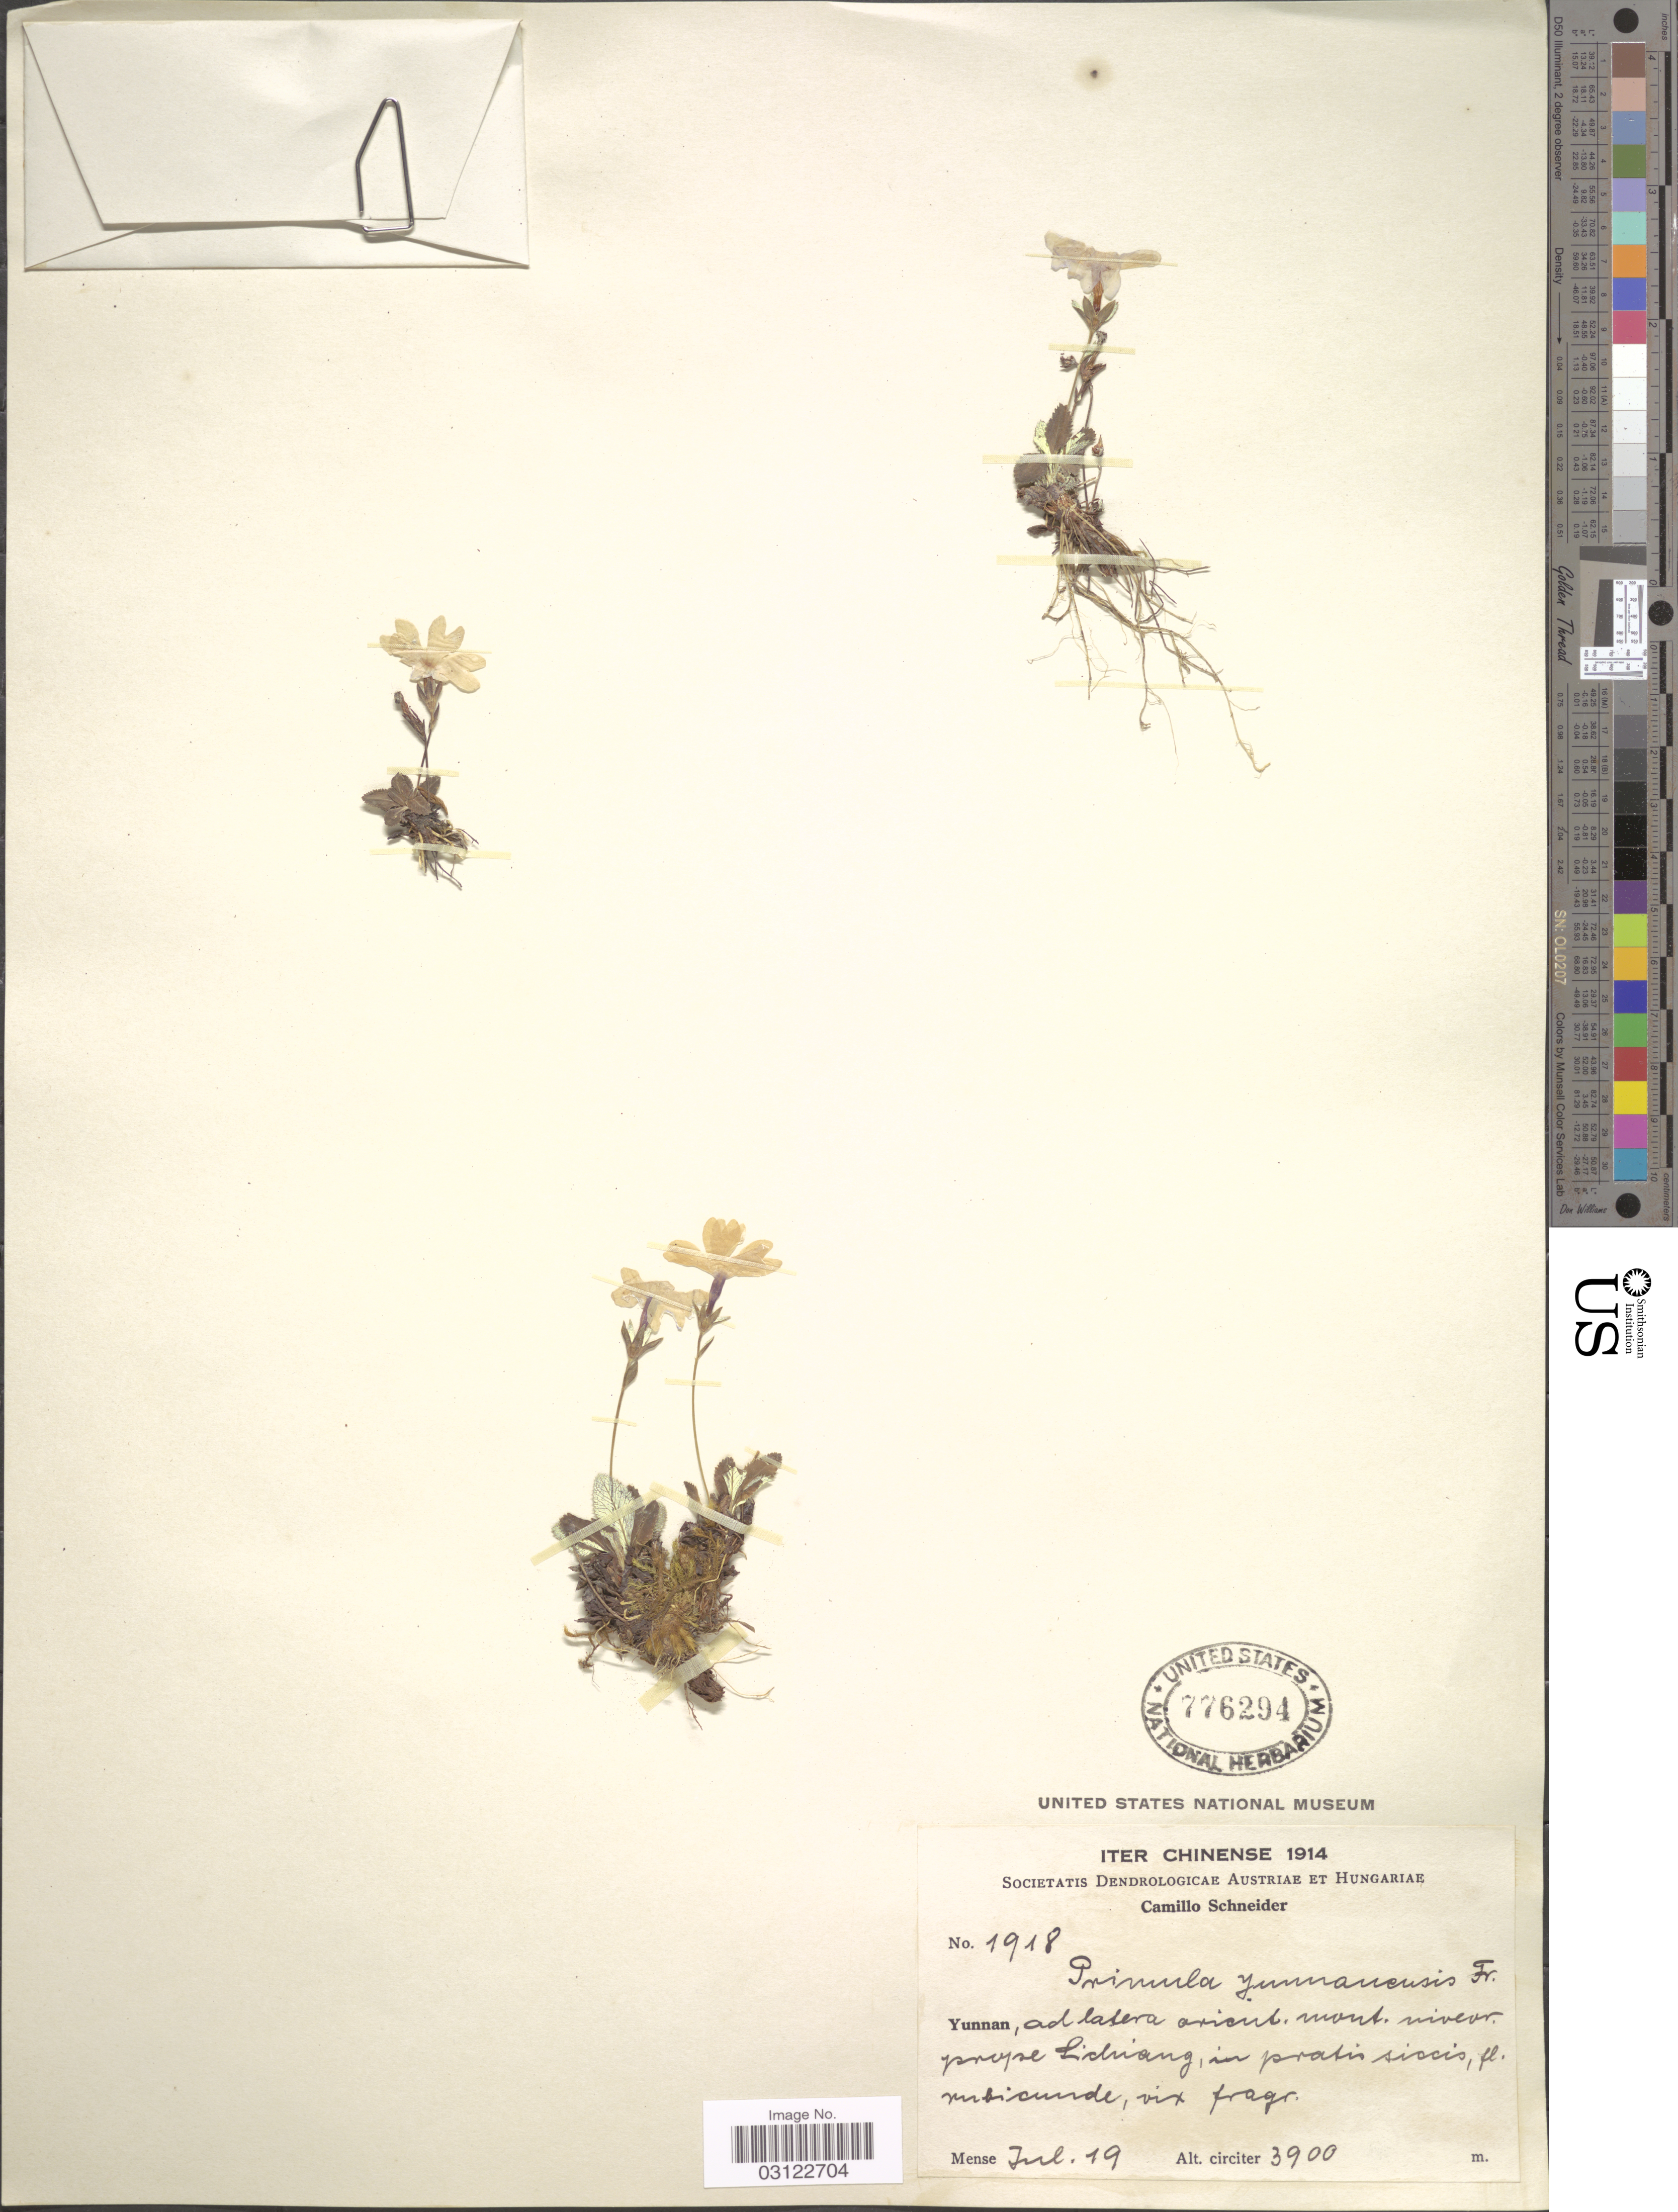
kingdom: Plantae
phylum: Tracheophyta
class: Magnoliopsida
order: Ericales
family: Primulaceae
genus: Primula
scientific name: Primula yunnanensis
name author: Franch.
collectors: C. K. Schneider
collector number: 1918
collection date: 1914-07-19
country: China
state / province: Yunnan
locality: Chinense, ad latera orient. mont. niveor. prope Lichiang.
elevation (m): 3900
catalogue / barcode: US 776294